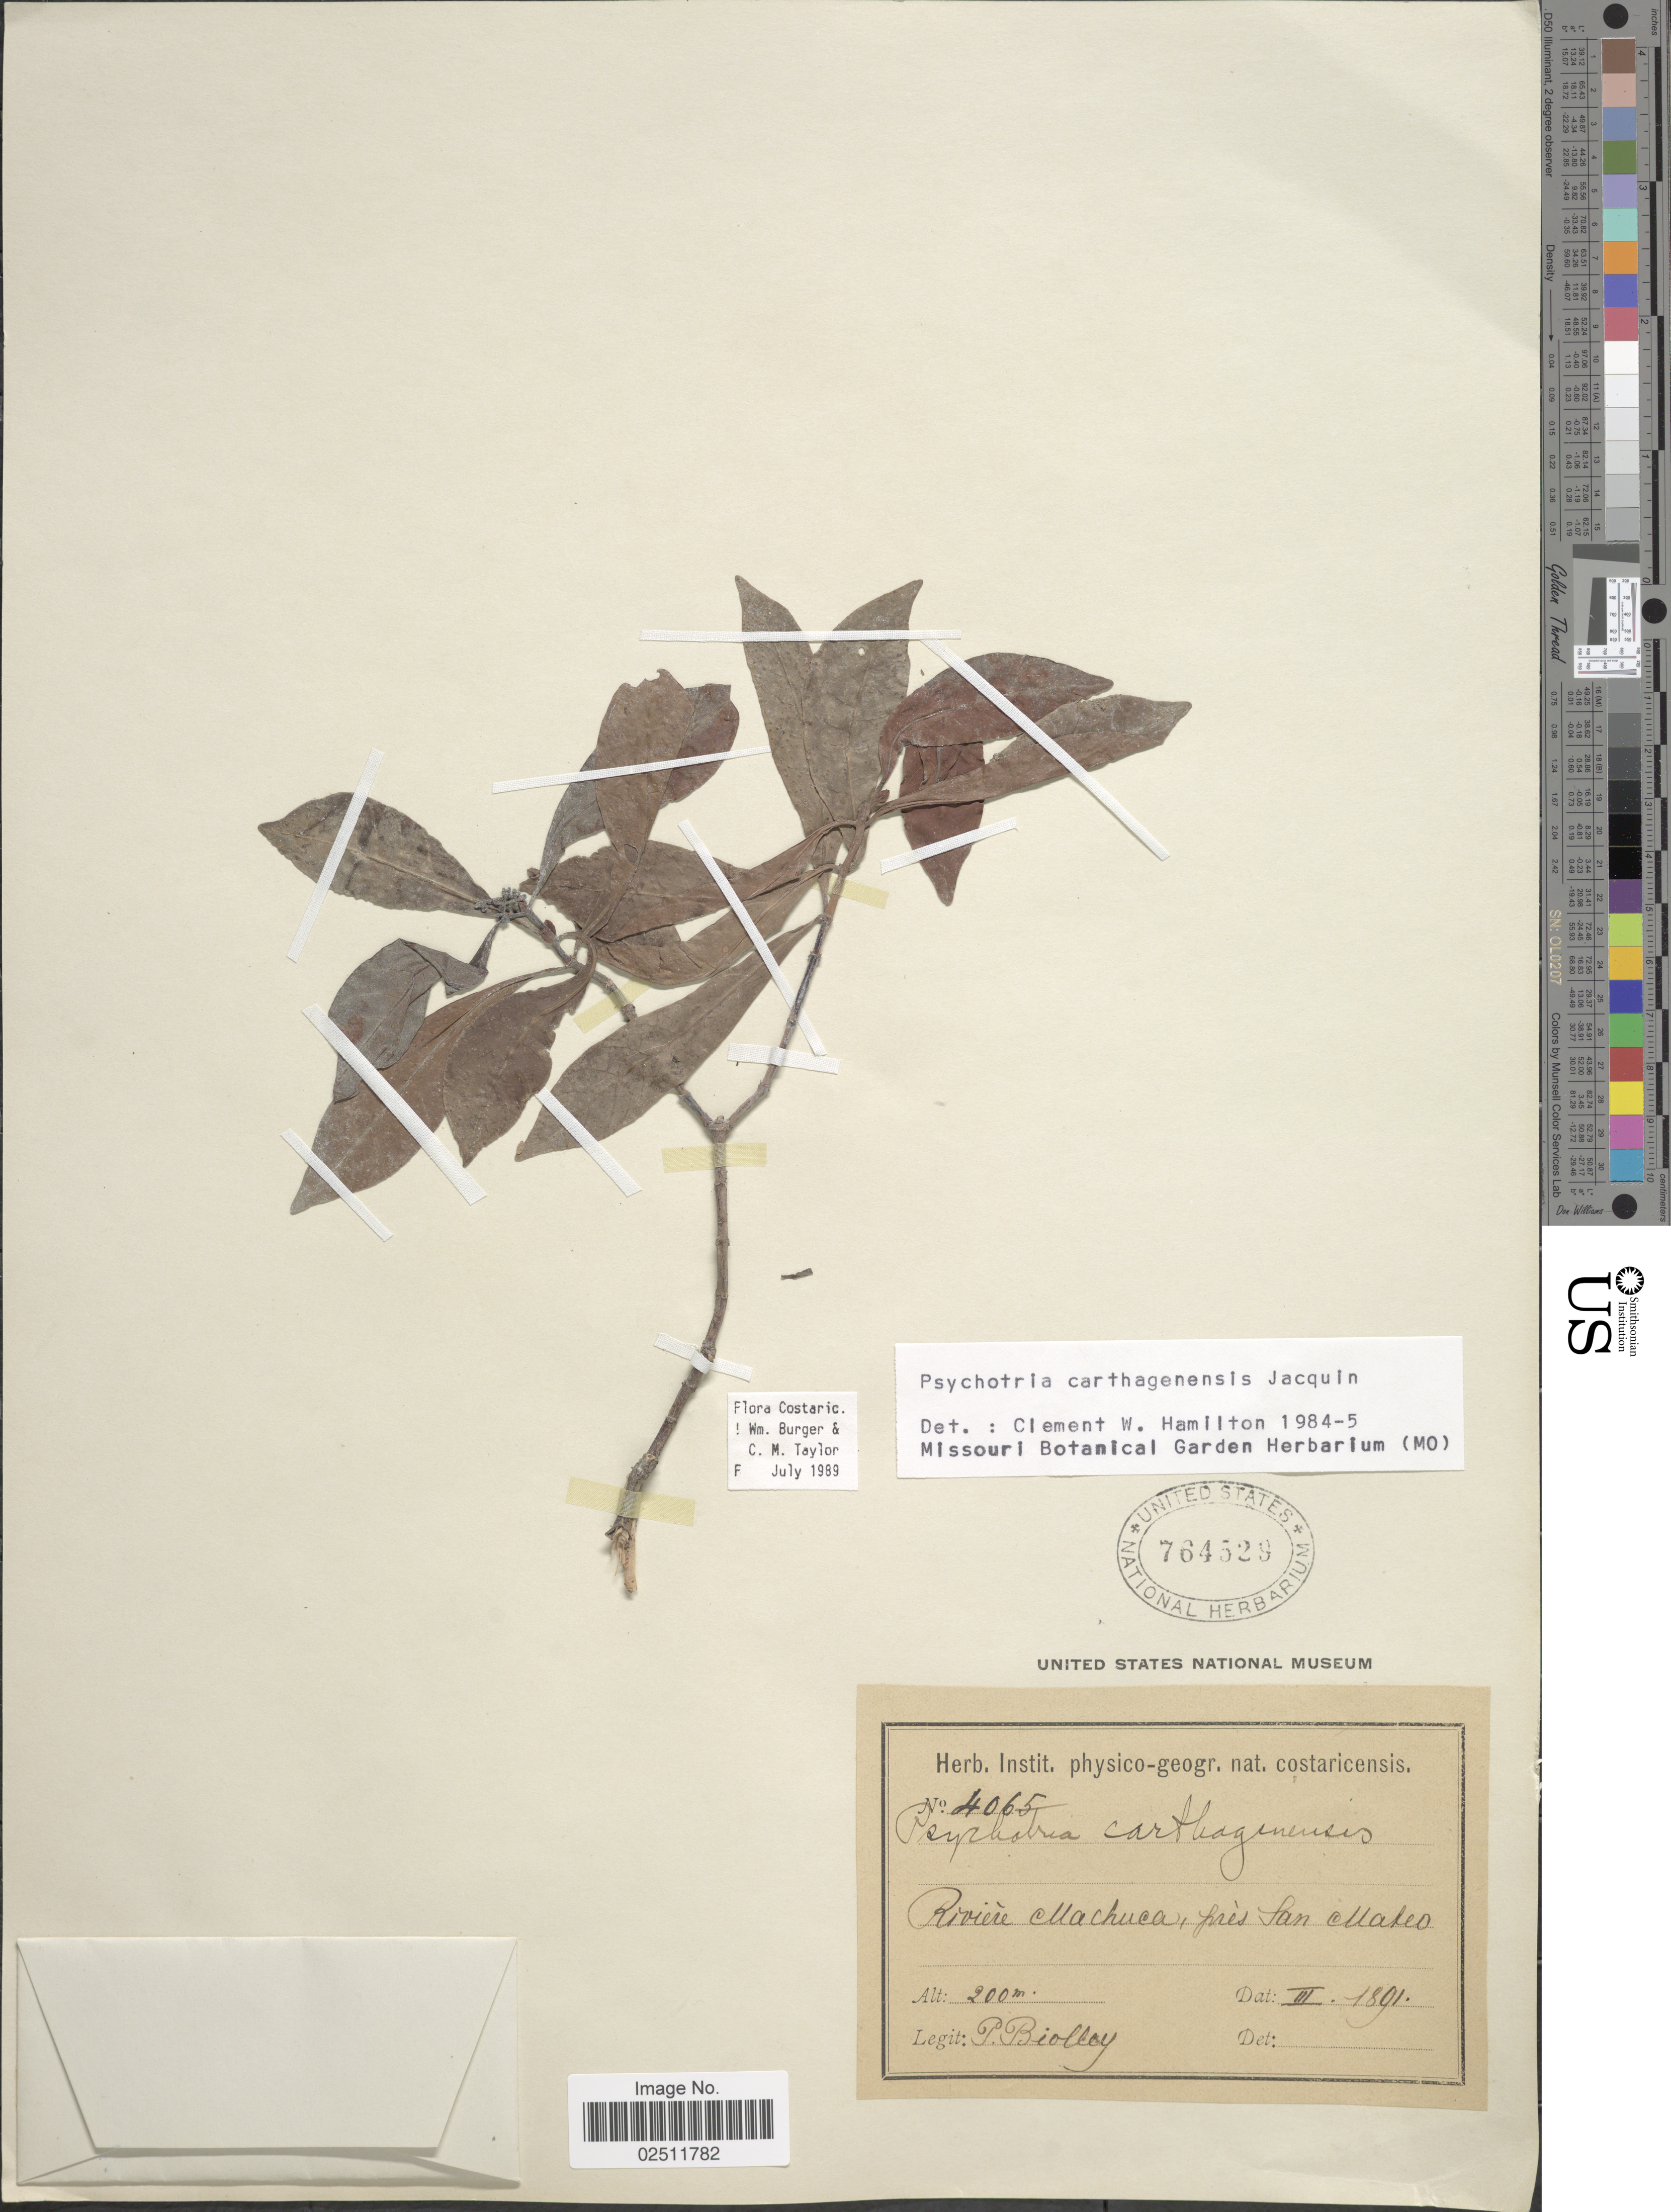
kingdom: Plantae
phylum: Tracheophyta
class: Magnoliopsida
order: Gentianales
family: Rubiaceae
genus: Psychotria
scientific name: Psychotria carthagenensis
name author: Jacq.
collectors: P. Biolley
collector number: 4065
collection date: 1891-03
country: Costa Rica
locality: Riviere Machuca, pres San Mateo.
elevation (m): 200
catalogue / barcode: US 764529